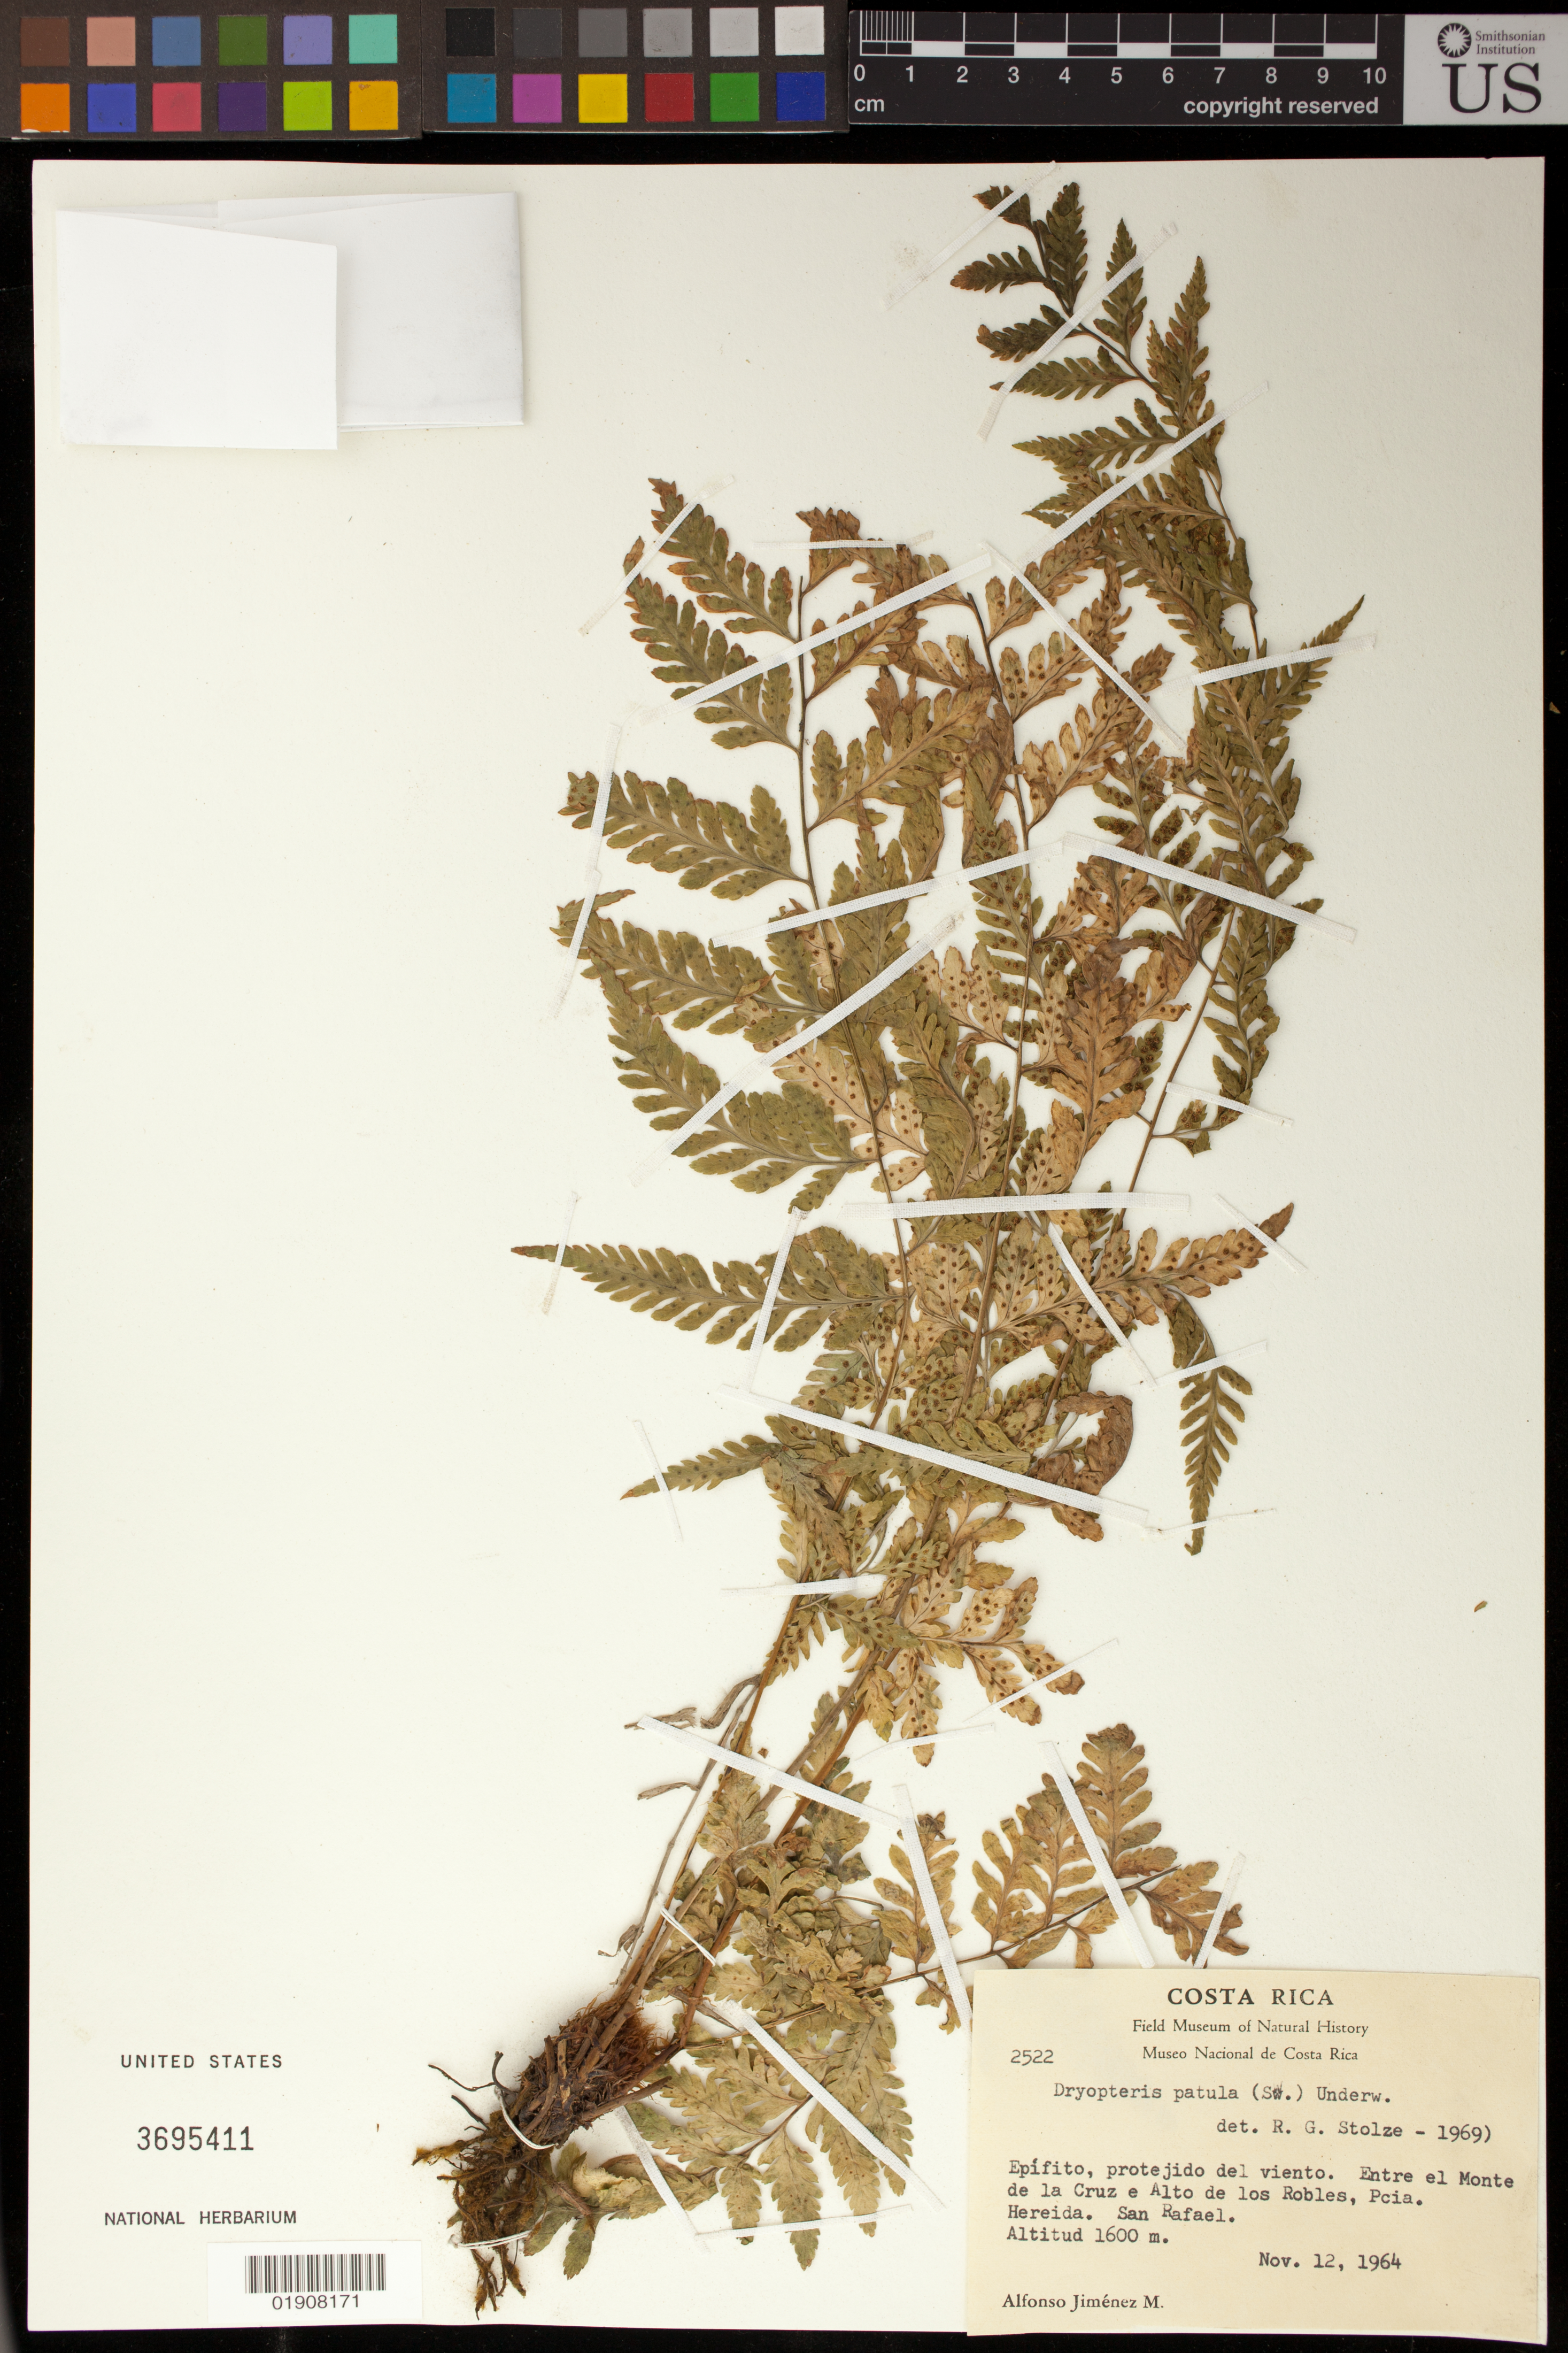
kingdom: Plantae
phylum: Tracheophyta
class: Polypodiopsida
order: Polypodiales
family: Dryopteridaceae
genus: Dryopteris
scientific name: Dryopteris patula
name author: (Sw.) Underw.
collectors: A. Jimenez M.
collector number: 2522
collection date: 1964-11-12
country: Costa Rica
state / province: Heredia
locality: Entre el Monte de la Cruz e Alto de los Robles, Pcia. Hereida. San Rafael.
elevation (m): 1600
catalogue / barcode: US 3695411